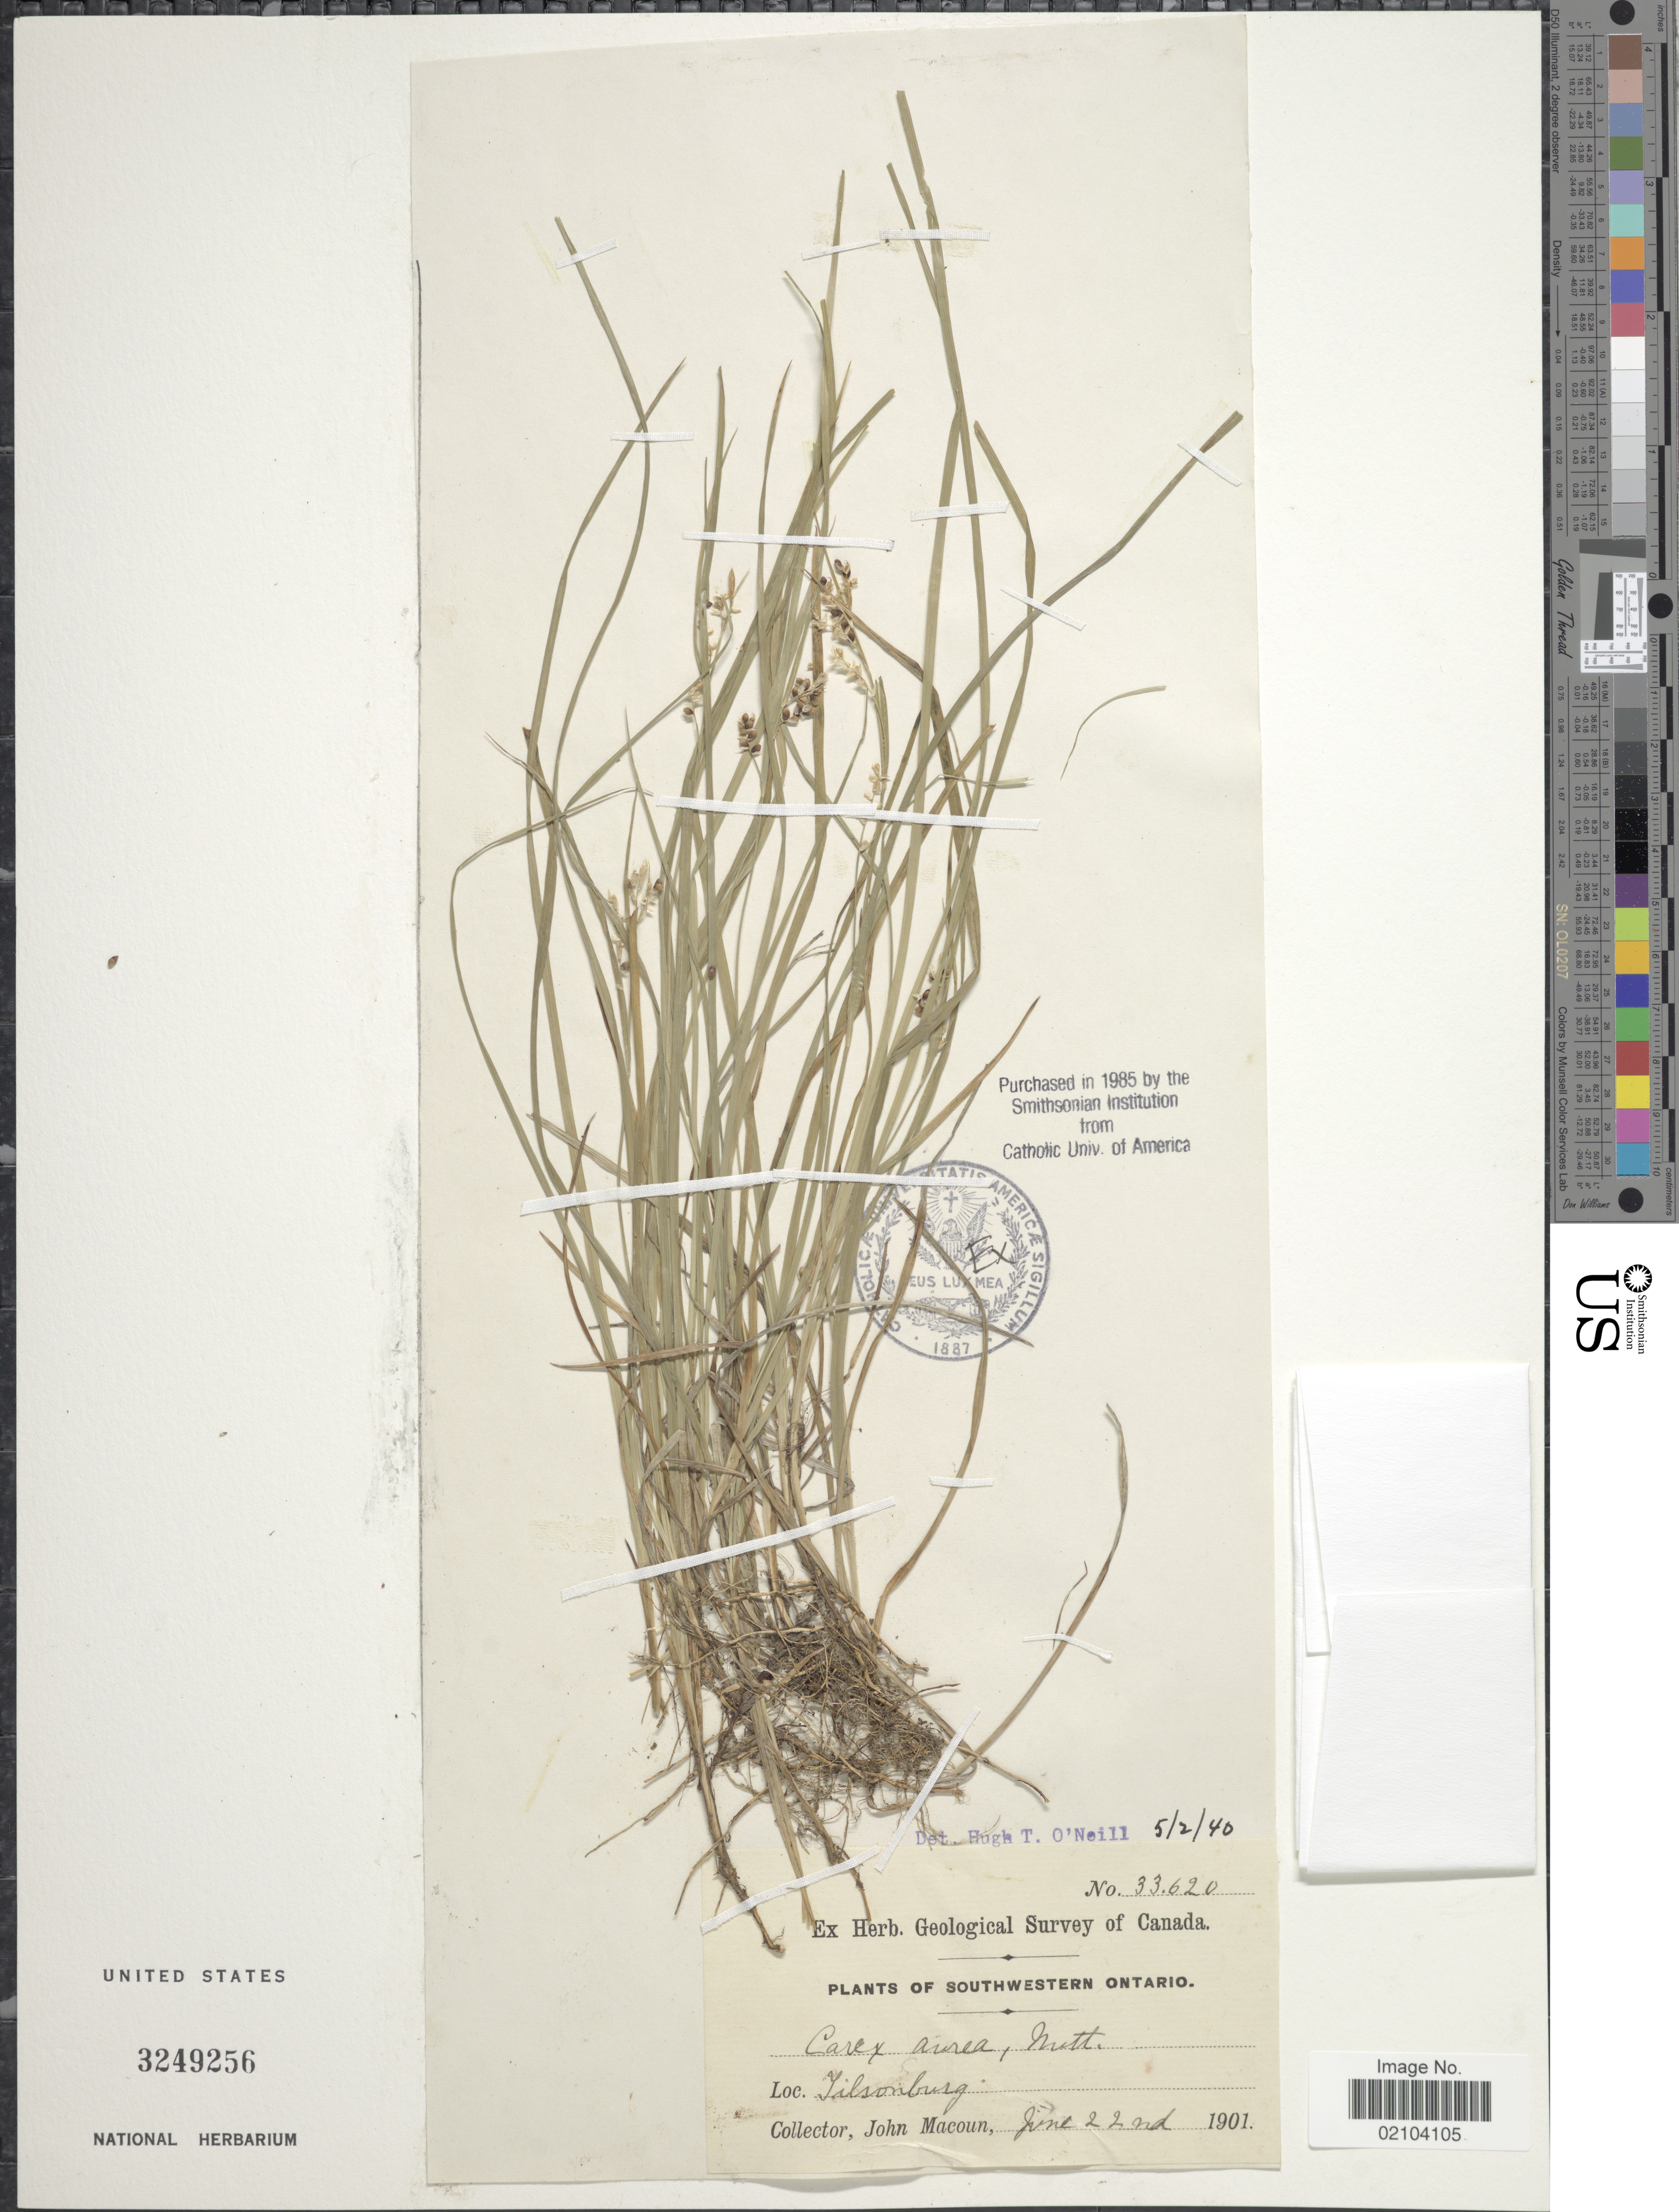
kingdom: Plantae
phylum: Tracheophyta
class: Liliopsida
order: Poales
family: Cyperaceae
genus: Carex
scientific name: Carex aurea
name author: Nutt.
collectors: J. Macoun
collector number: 33620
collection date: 1901-06-22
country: Canada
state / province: Ontario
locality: Southwestern Ontario. Tilsonburg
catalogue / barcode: US 3249256